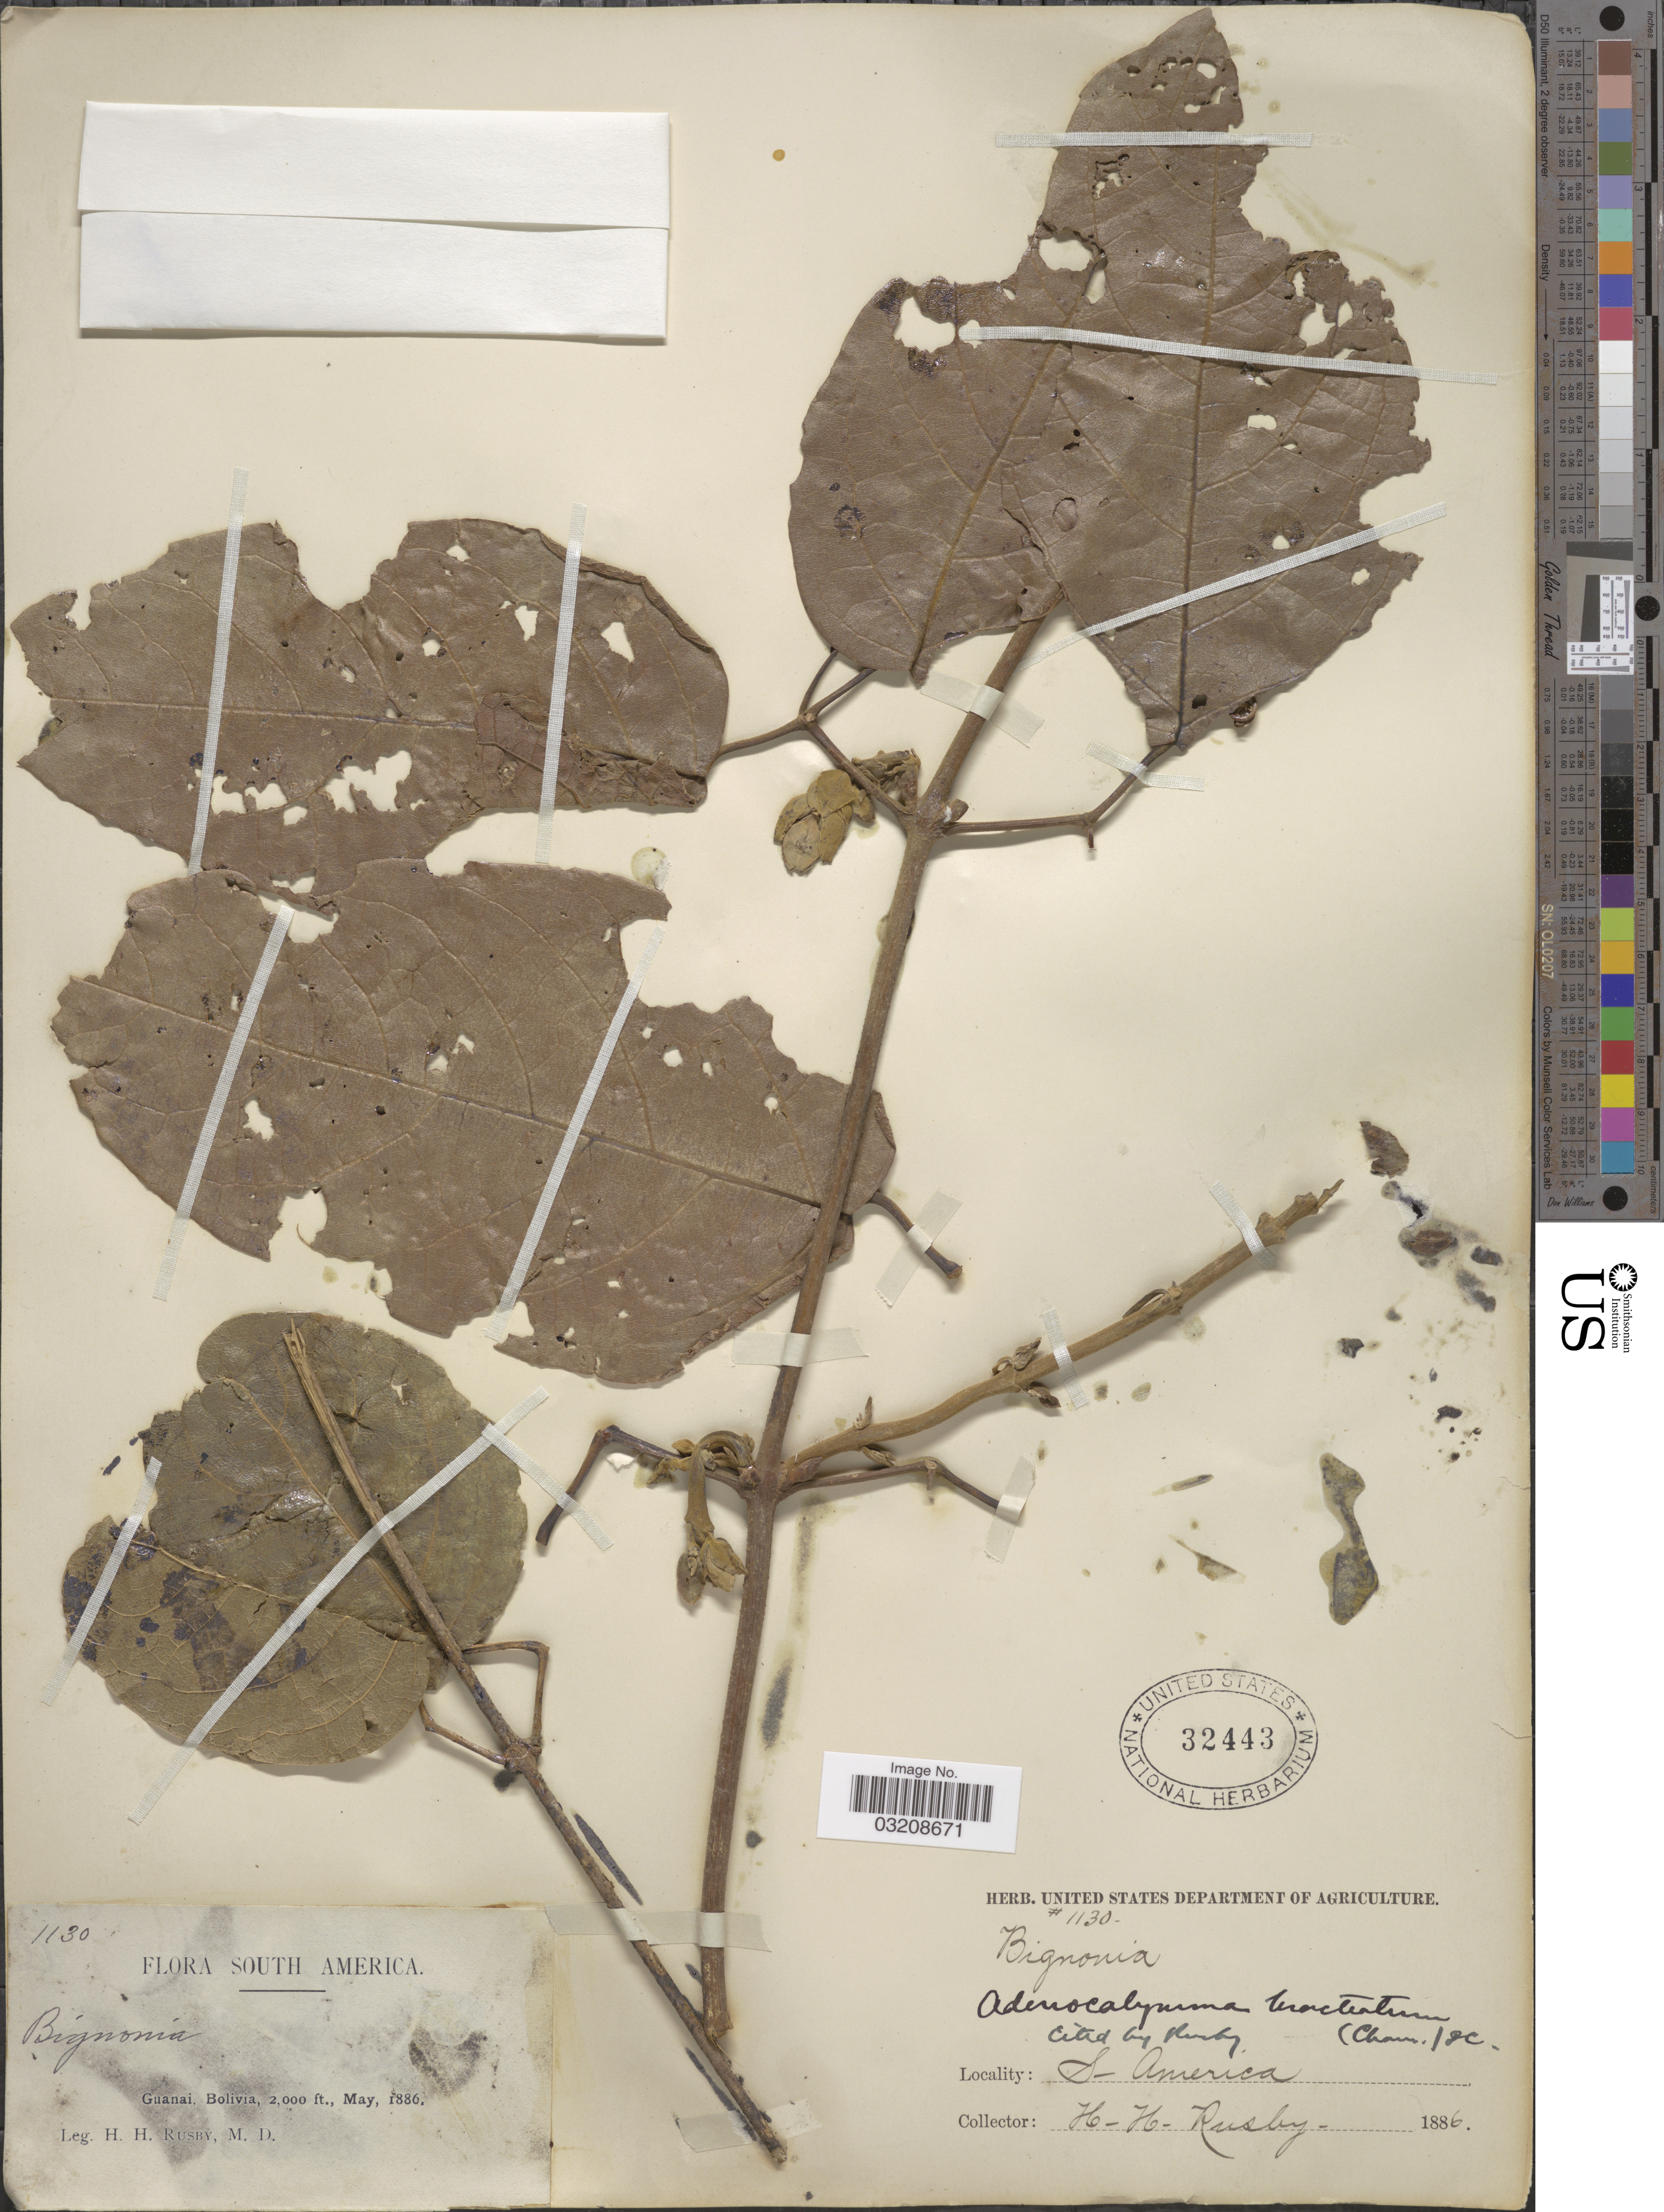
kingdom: Plantae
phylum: Tracheophyta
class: Magnoliopsida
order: Lamiales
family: Bignoniaceae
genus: Adenocalymma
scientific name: Adenocalymma bracteatum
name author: DC. & Cham.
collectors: H. H. Rusby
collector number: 1130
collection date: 1886-05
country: Bolivia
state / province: La Páz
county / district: Larecaja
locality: Guanay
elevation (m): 610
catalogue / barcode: US 32443